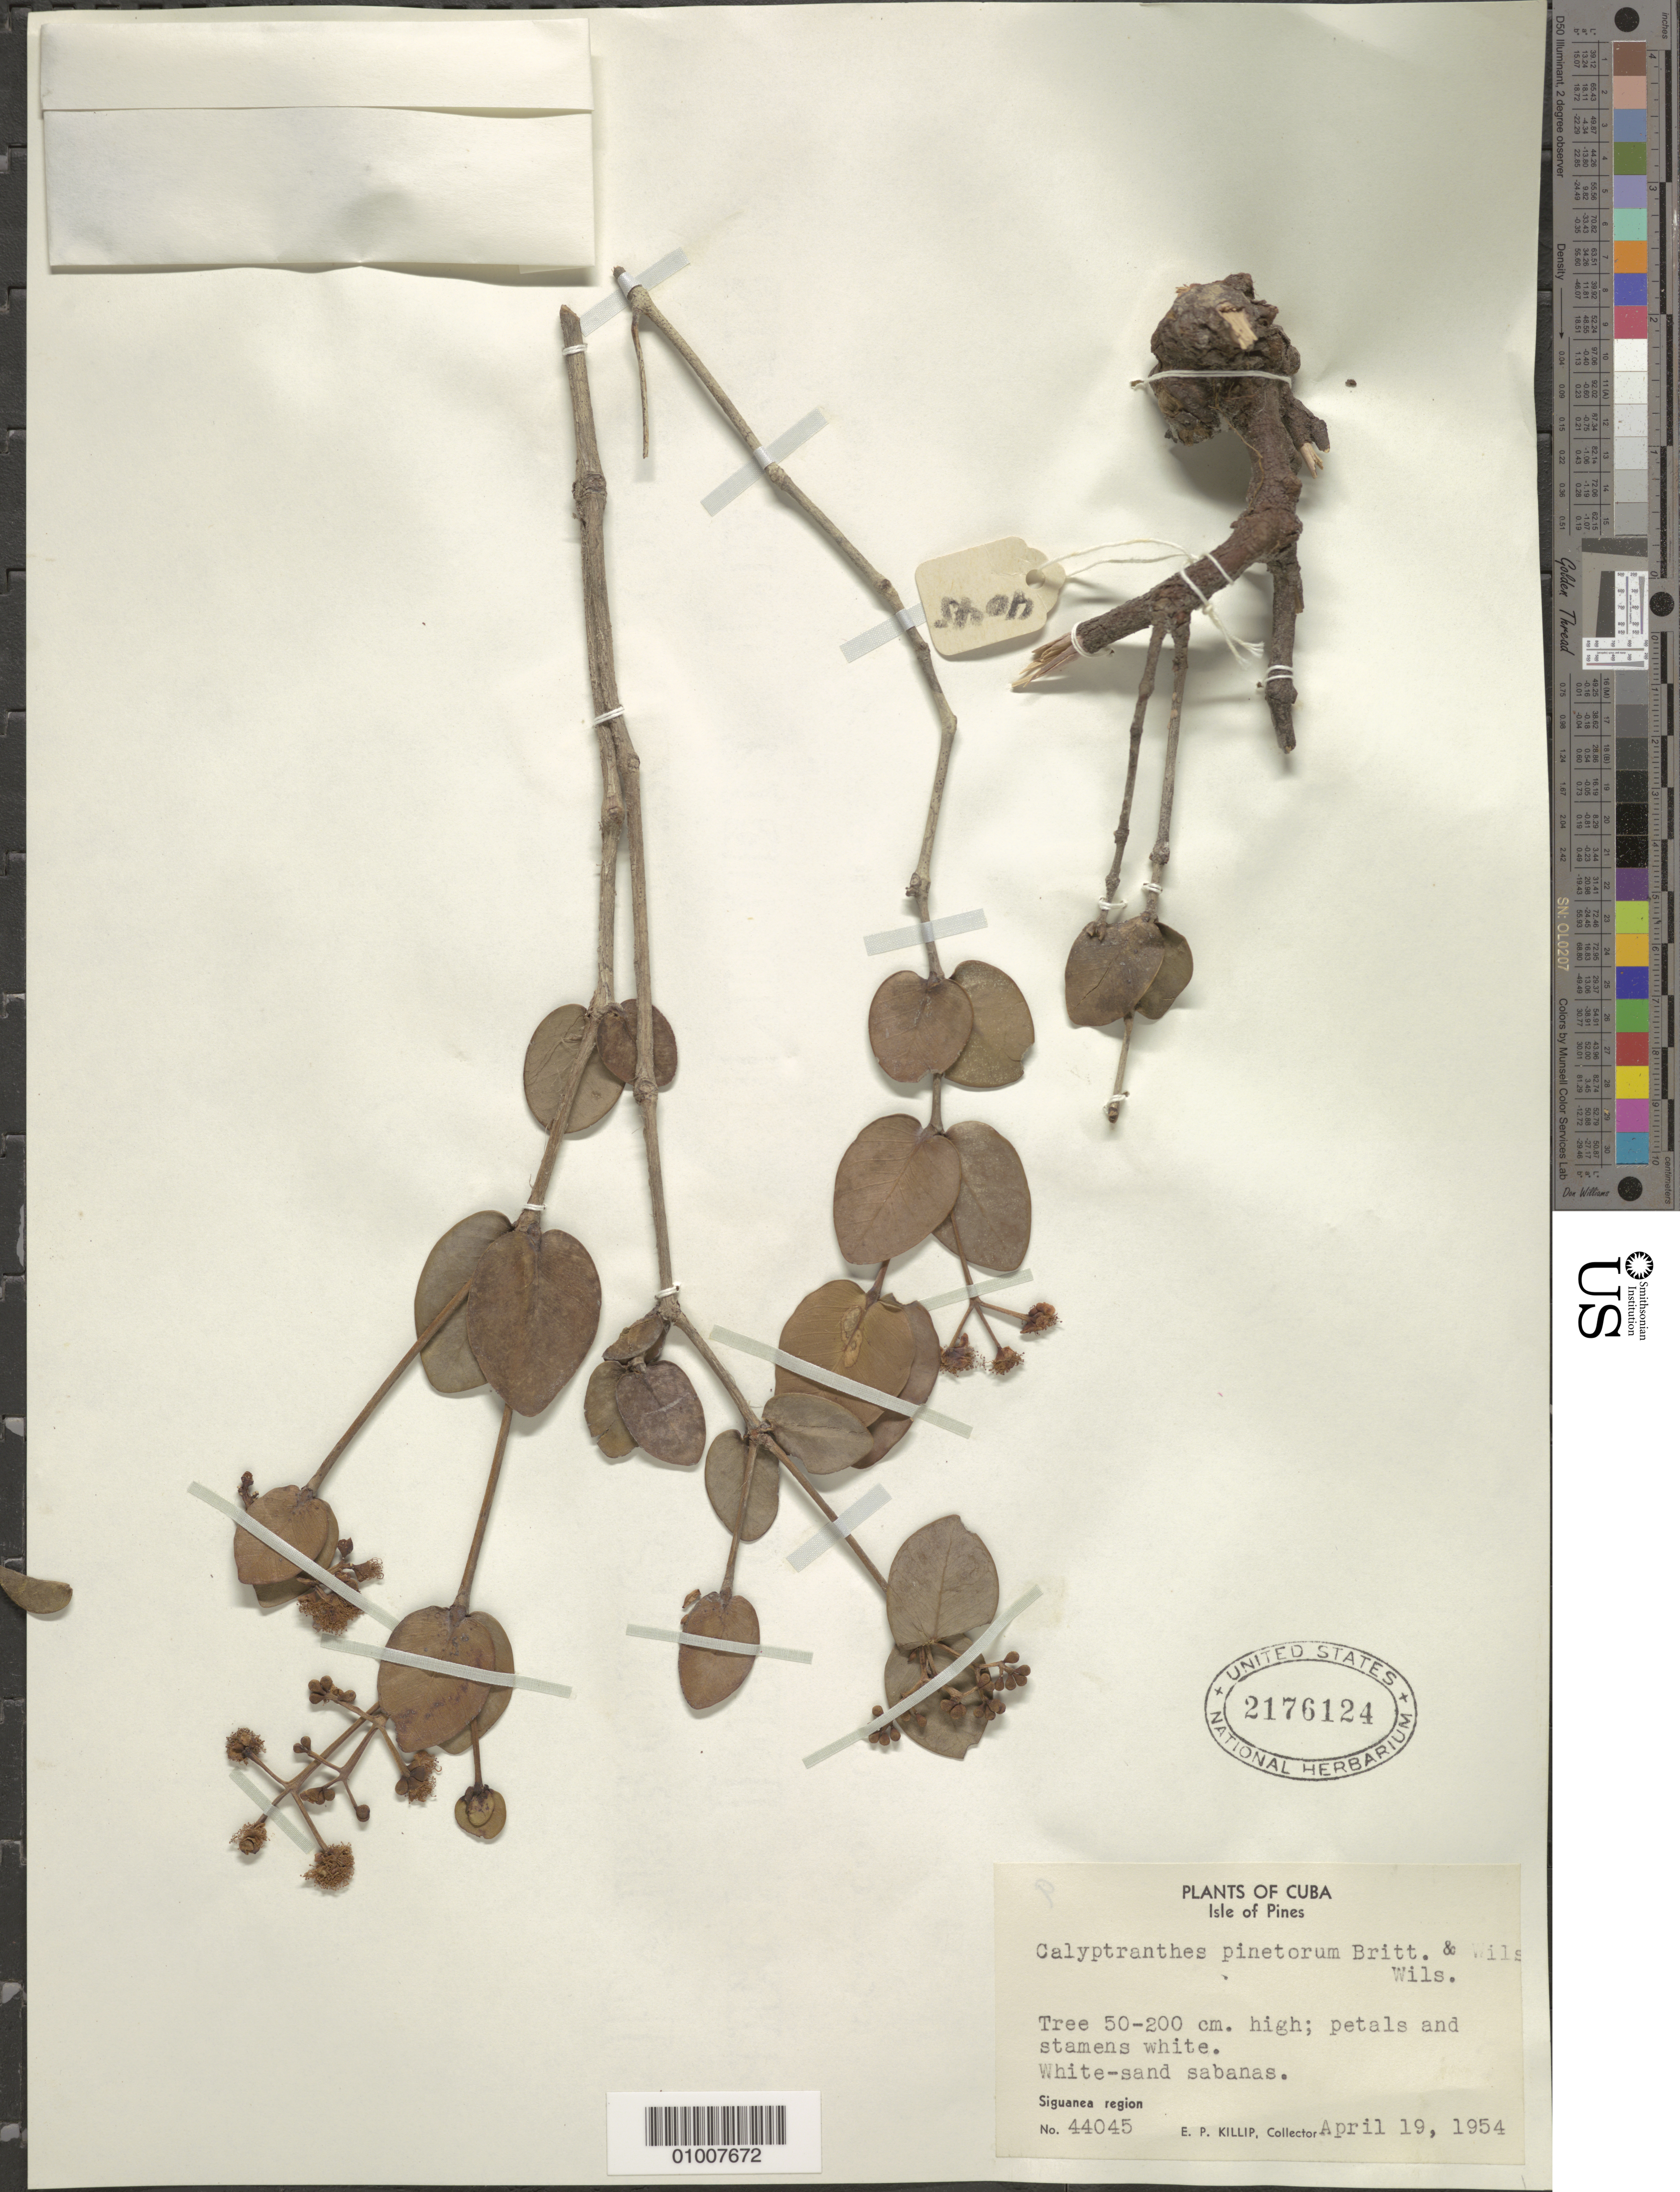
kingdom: Plantae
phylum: Tracheophyta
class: Magnoliopsida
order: Myrtales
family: Myrtaceae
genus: Myrcia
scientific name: Myrcia pinetorum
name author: (Britton & P. Wilson) Z. Acosta & K. Samra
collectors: E. P. Killip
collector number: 44045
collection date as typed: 19 Apr 1954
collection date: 1954-04-19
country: Cuba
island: Isla de la Juventud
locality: Siguanea region; white-sand sabanas,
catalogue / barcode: US 2176124